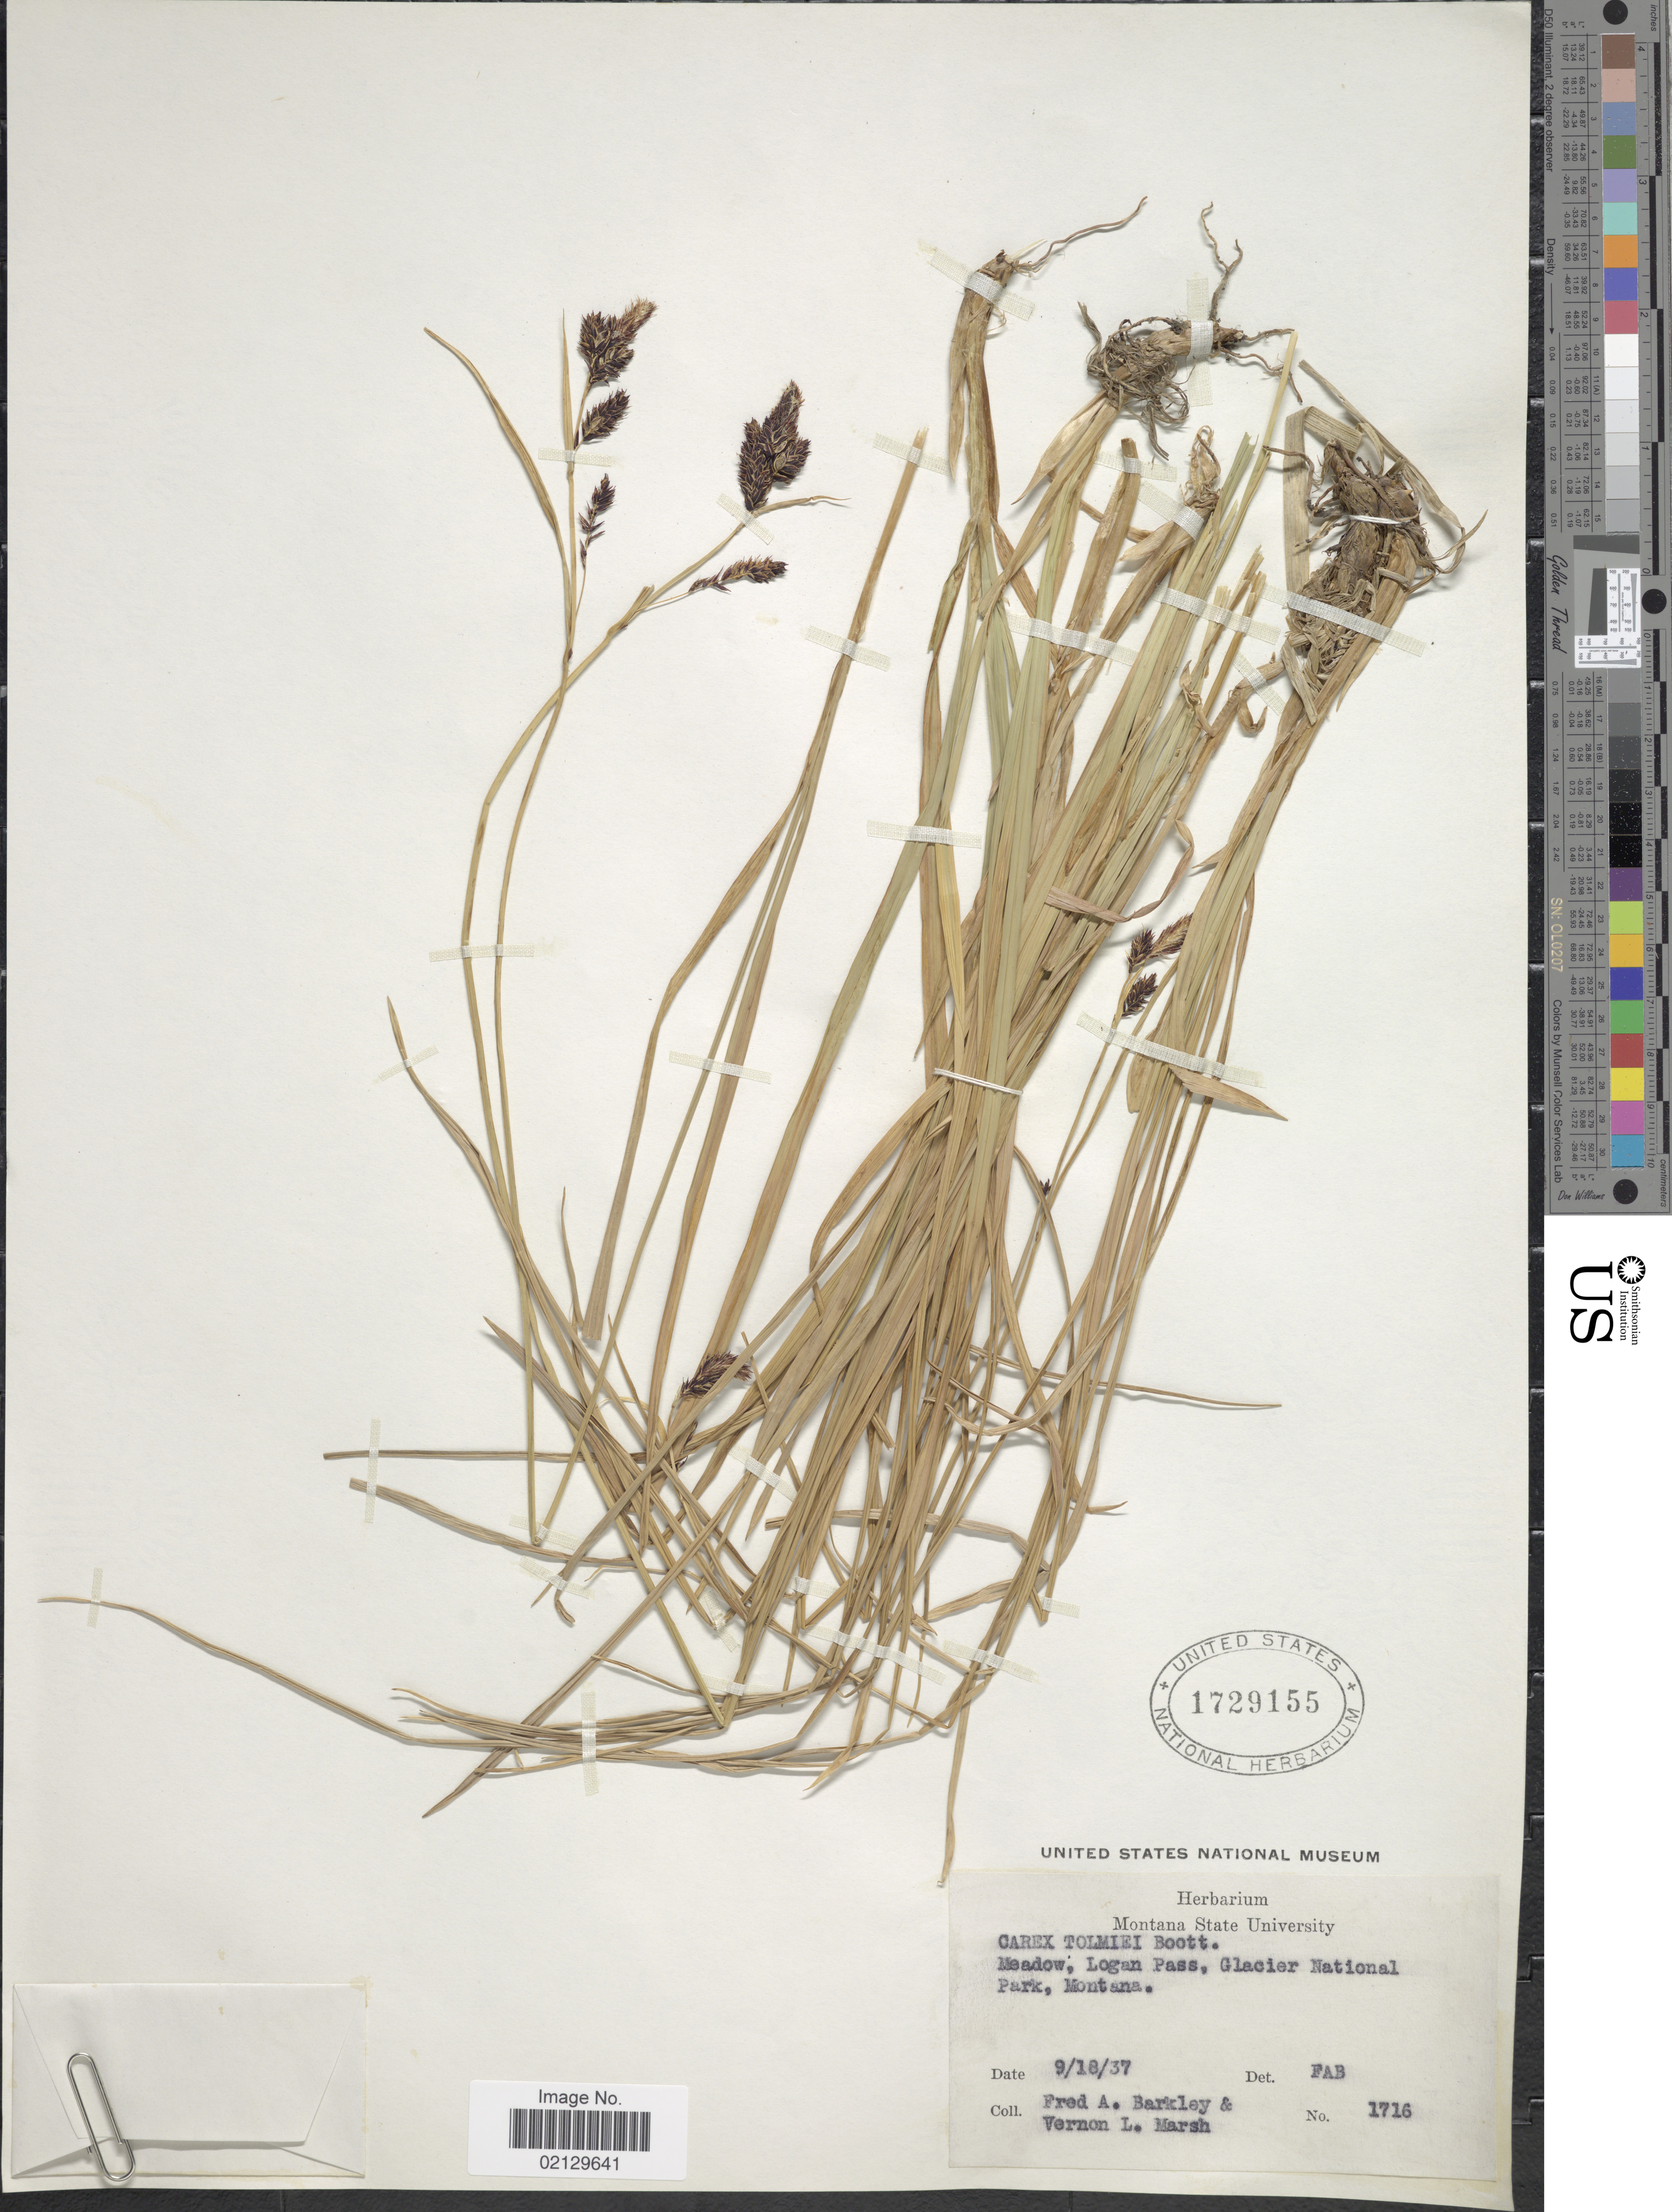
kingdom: Plantae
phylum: Tracheophyta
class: Liliopsida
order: Poales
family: Cyperaceae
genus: Carex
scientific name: Carex podocarpa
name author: R. Br.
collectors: F. A. Barkley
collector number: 1716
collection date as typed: Transcribed d/m/y: 18/9/37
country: United States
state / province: Montana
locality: Meadow, Logan Pass, Glacier National Park, Montana.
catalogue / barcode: US 1729155